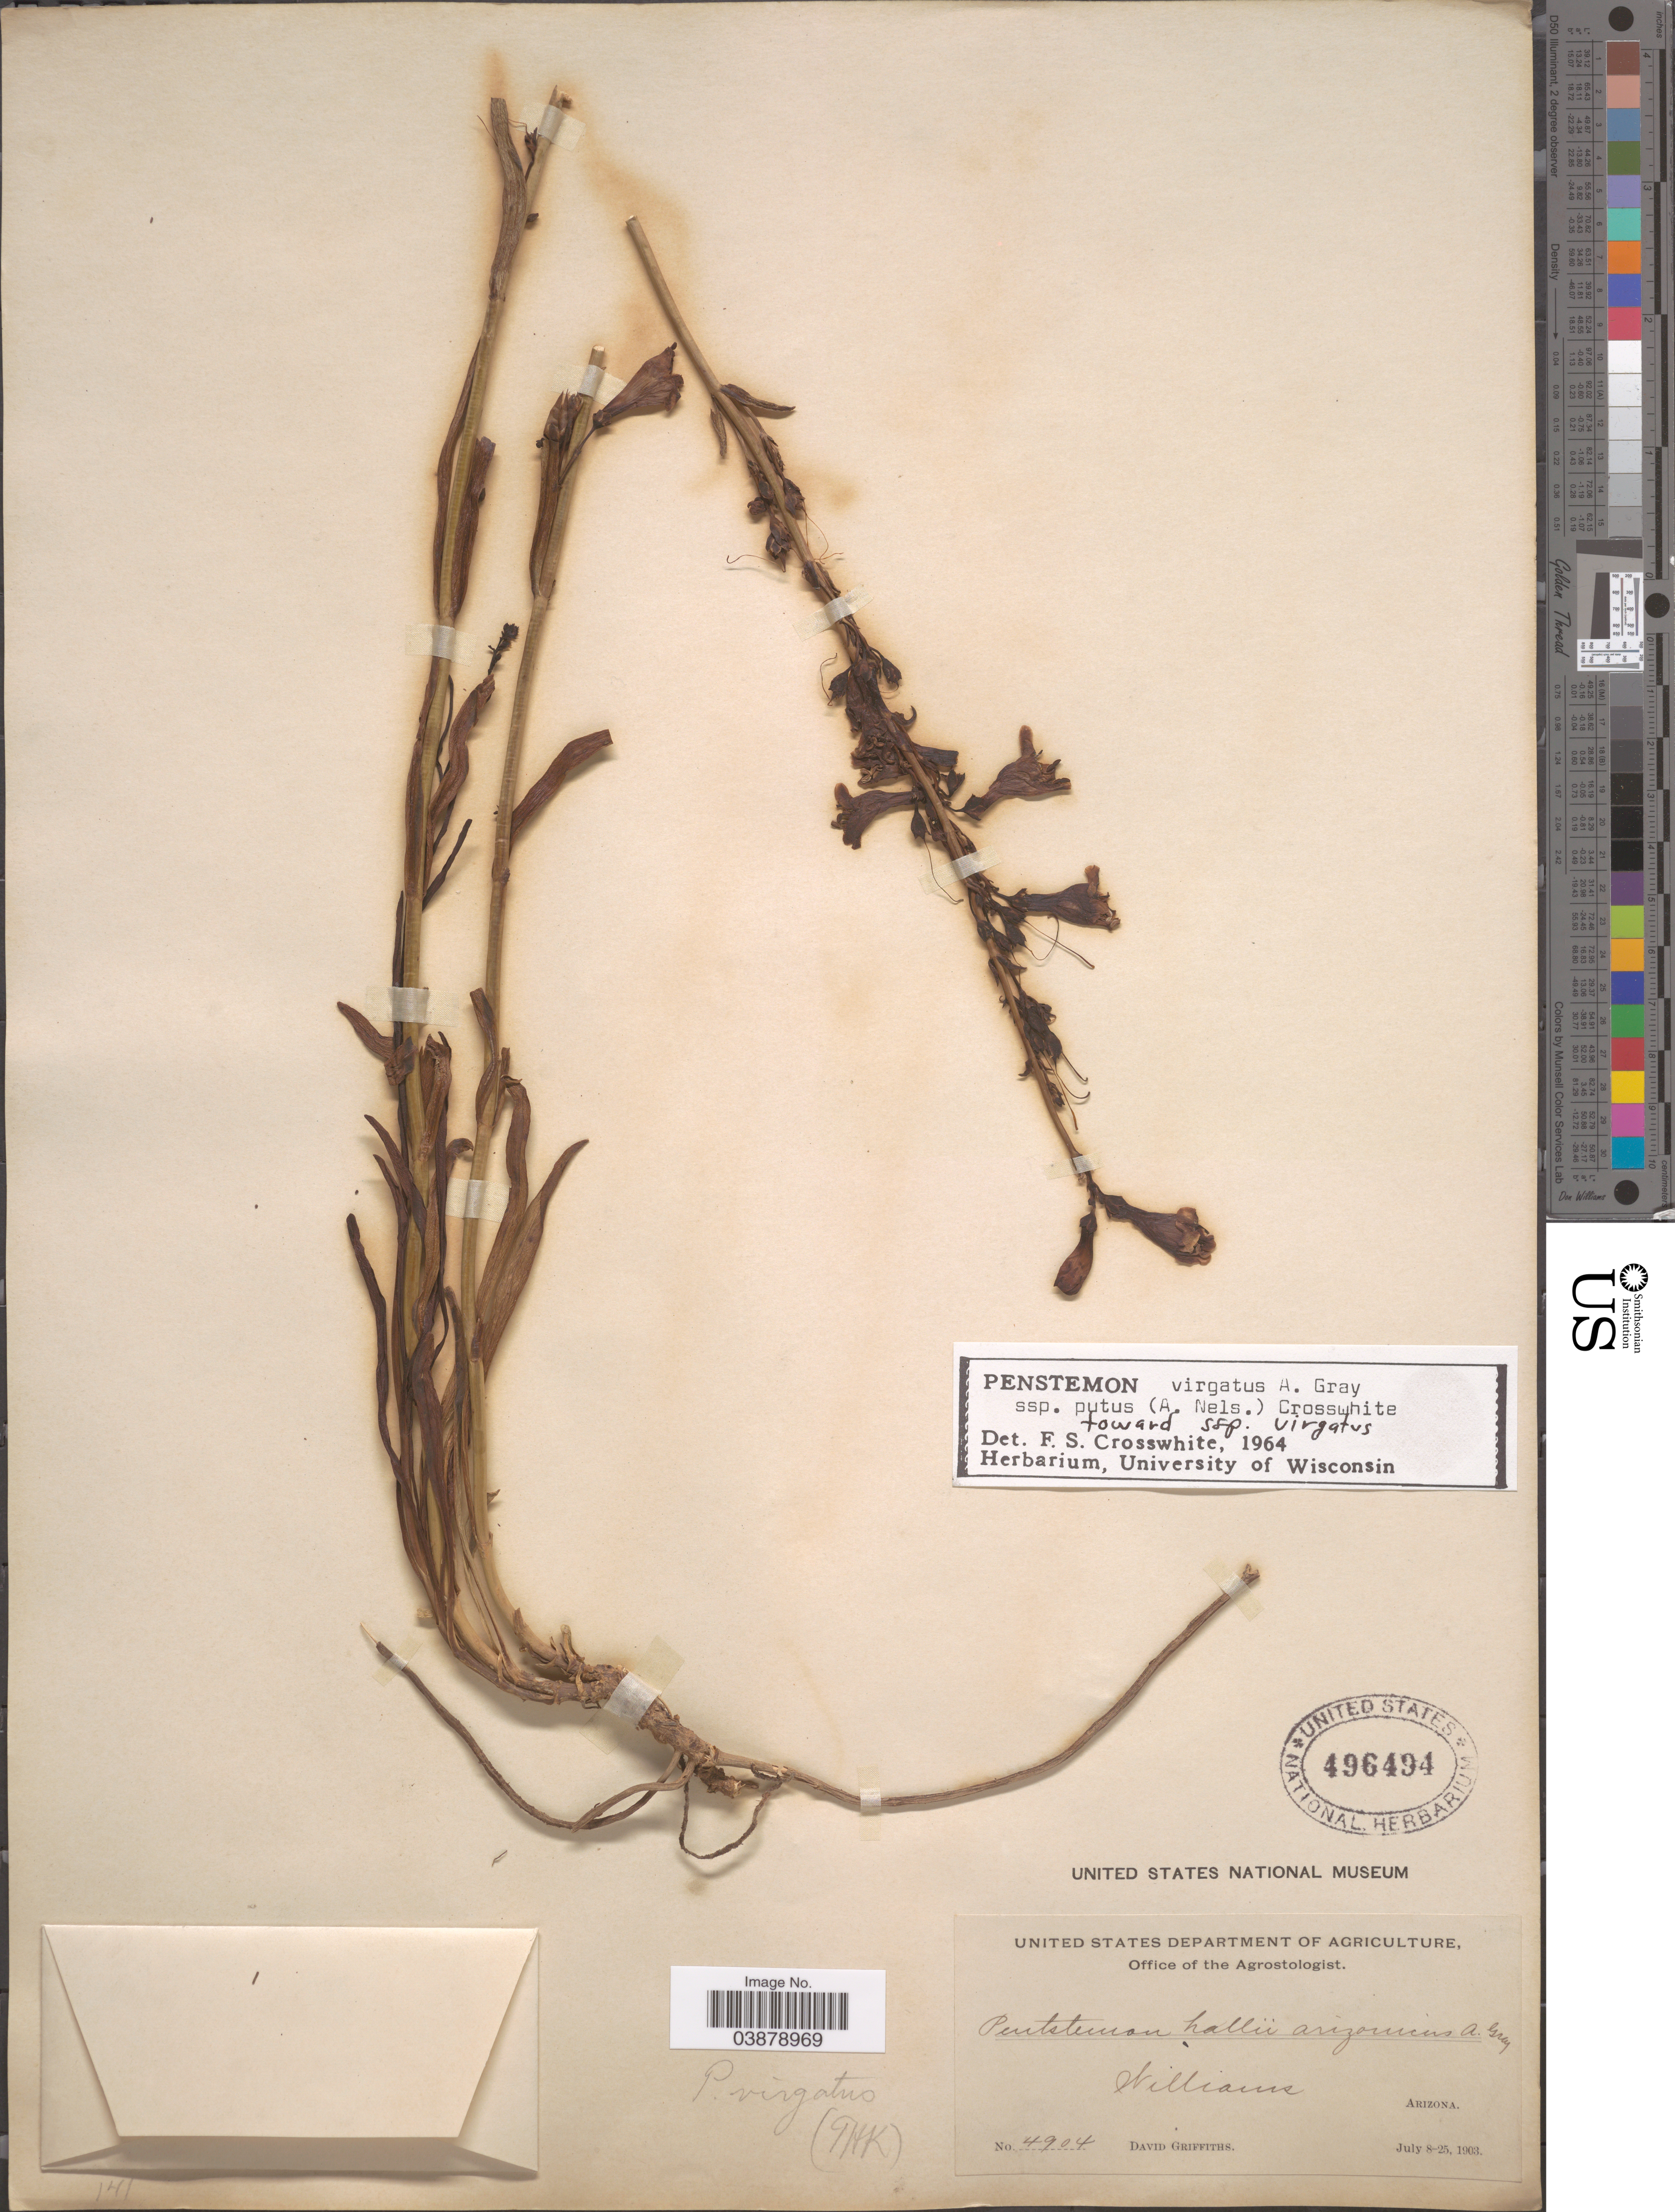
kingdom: Plantae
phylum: Tracheophyta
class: Magnoliopsida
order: Lamiales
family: Plantaginaceae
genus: Penstemon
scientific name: Penstemon virgatus subsp. putus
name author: (A. Nelson) Crosswh.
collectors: D. Griffiths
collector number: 4904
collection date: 1903-07-08/1903-07-25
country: United States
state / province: Arizona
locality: Williams.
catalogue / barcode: US 496494